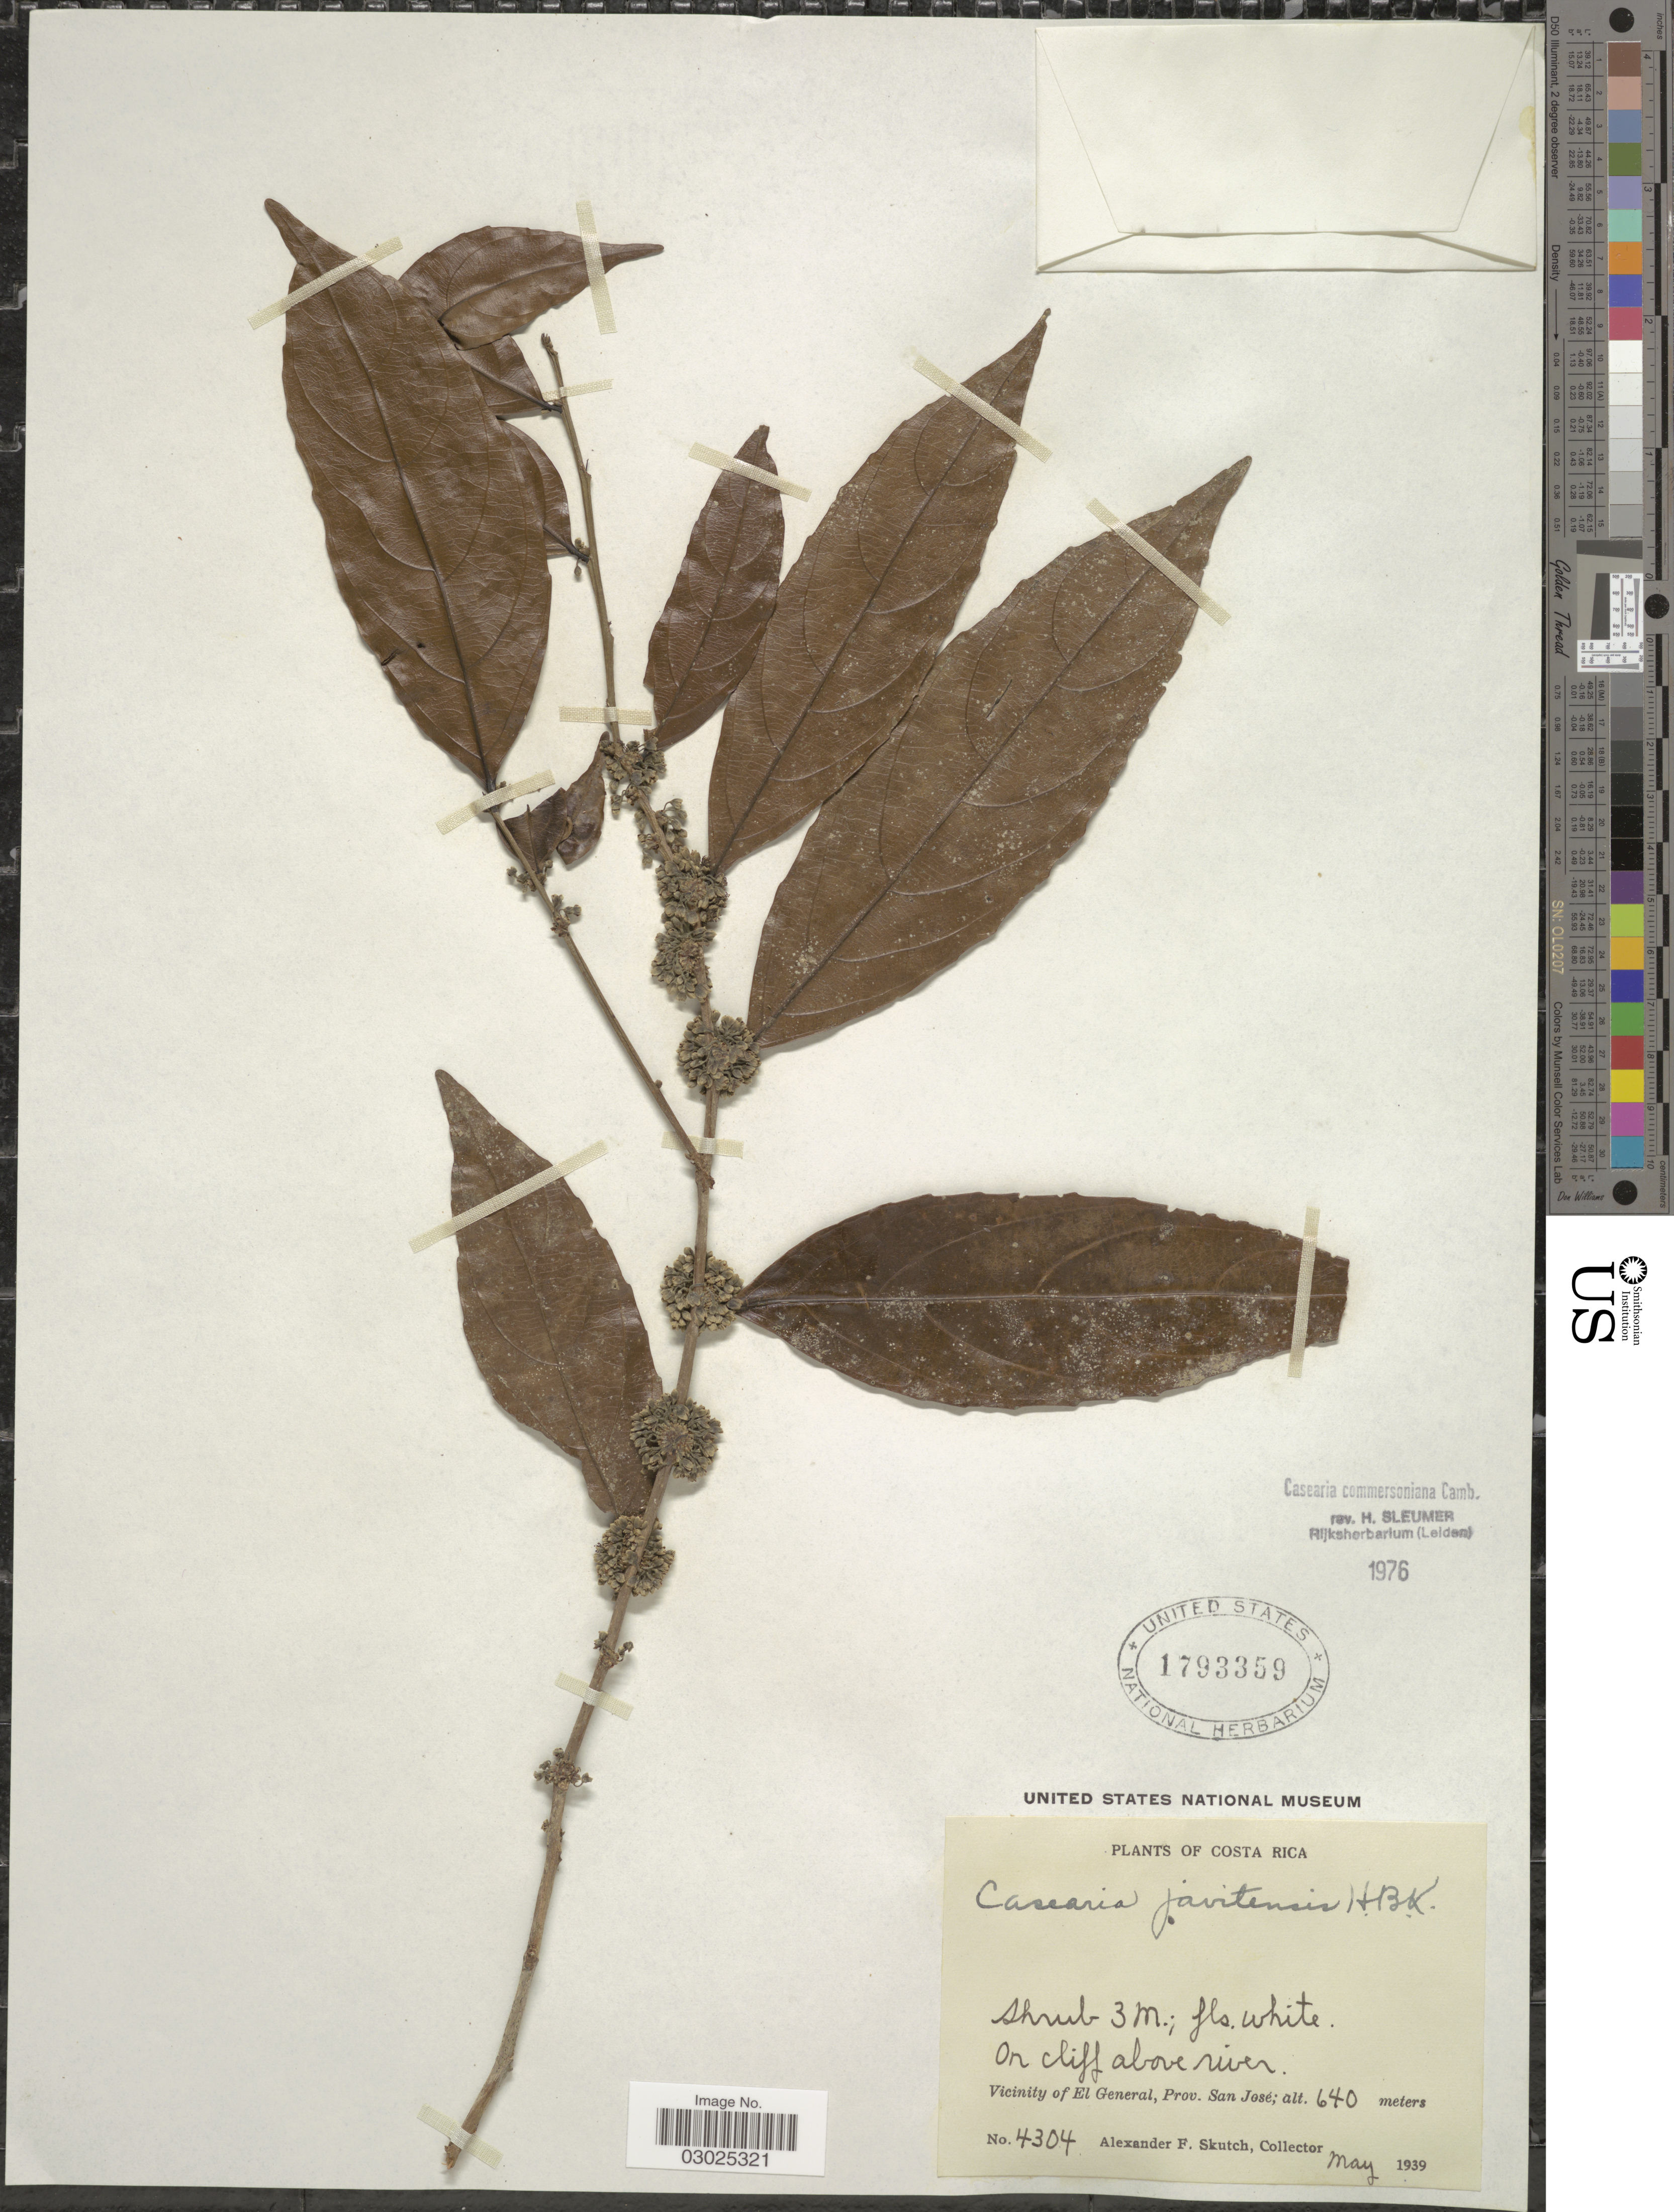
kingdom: Plantae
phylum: Tracheophyta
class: Magnoliopsida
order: Malpighiales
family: Salicaceae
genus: Piparea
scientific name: Piparea dentata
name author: Aubl.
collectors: A. F. Skutch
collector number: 4304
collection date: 1939-05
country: Costa Rica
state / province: San José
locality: Vicinity of El General.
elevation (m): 640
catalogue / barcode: US 1793359